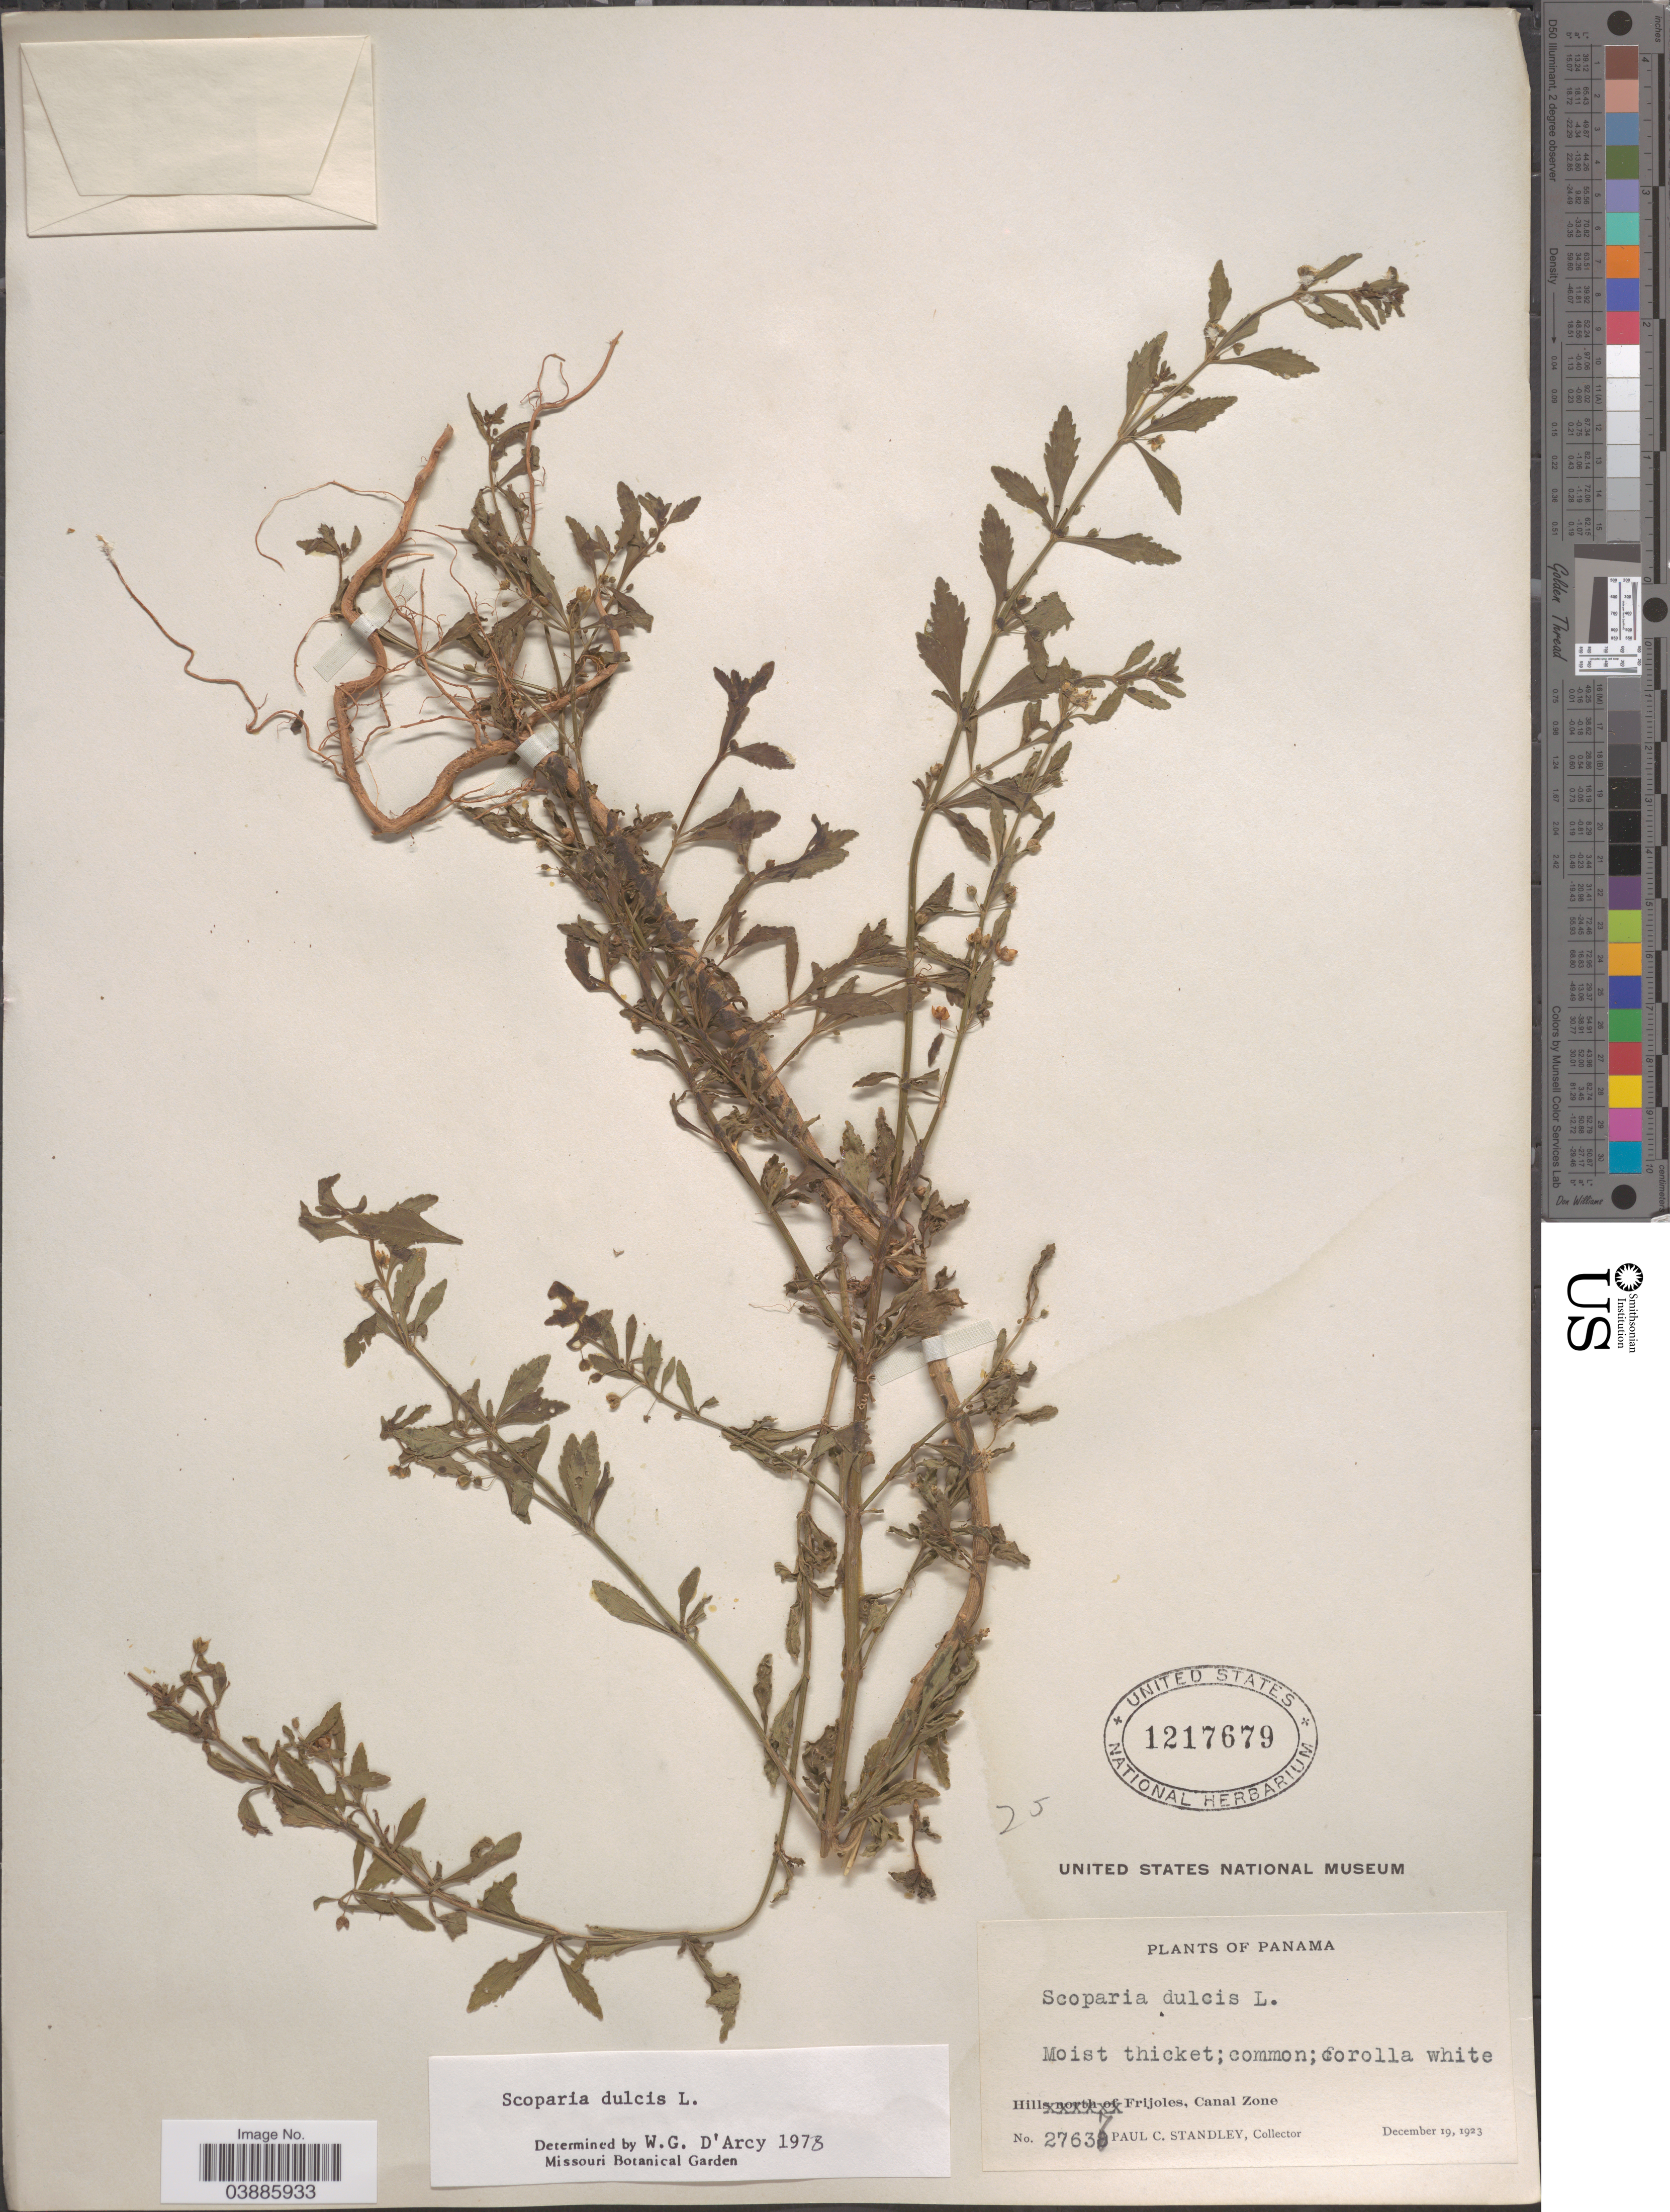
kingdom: Plantae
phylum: Tracheophyta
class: Magnoliopsida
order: Lamiales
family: Plantaginaceae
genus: Scoparia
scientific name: Scoparia dulcis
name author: L.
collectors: P. C. Standley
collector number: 27637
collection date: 1923-12-19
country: Panama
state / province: Colón / Panamá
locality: Hills Frijoles, Canal Zone.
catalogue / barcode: US 1217679